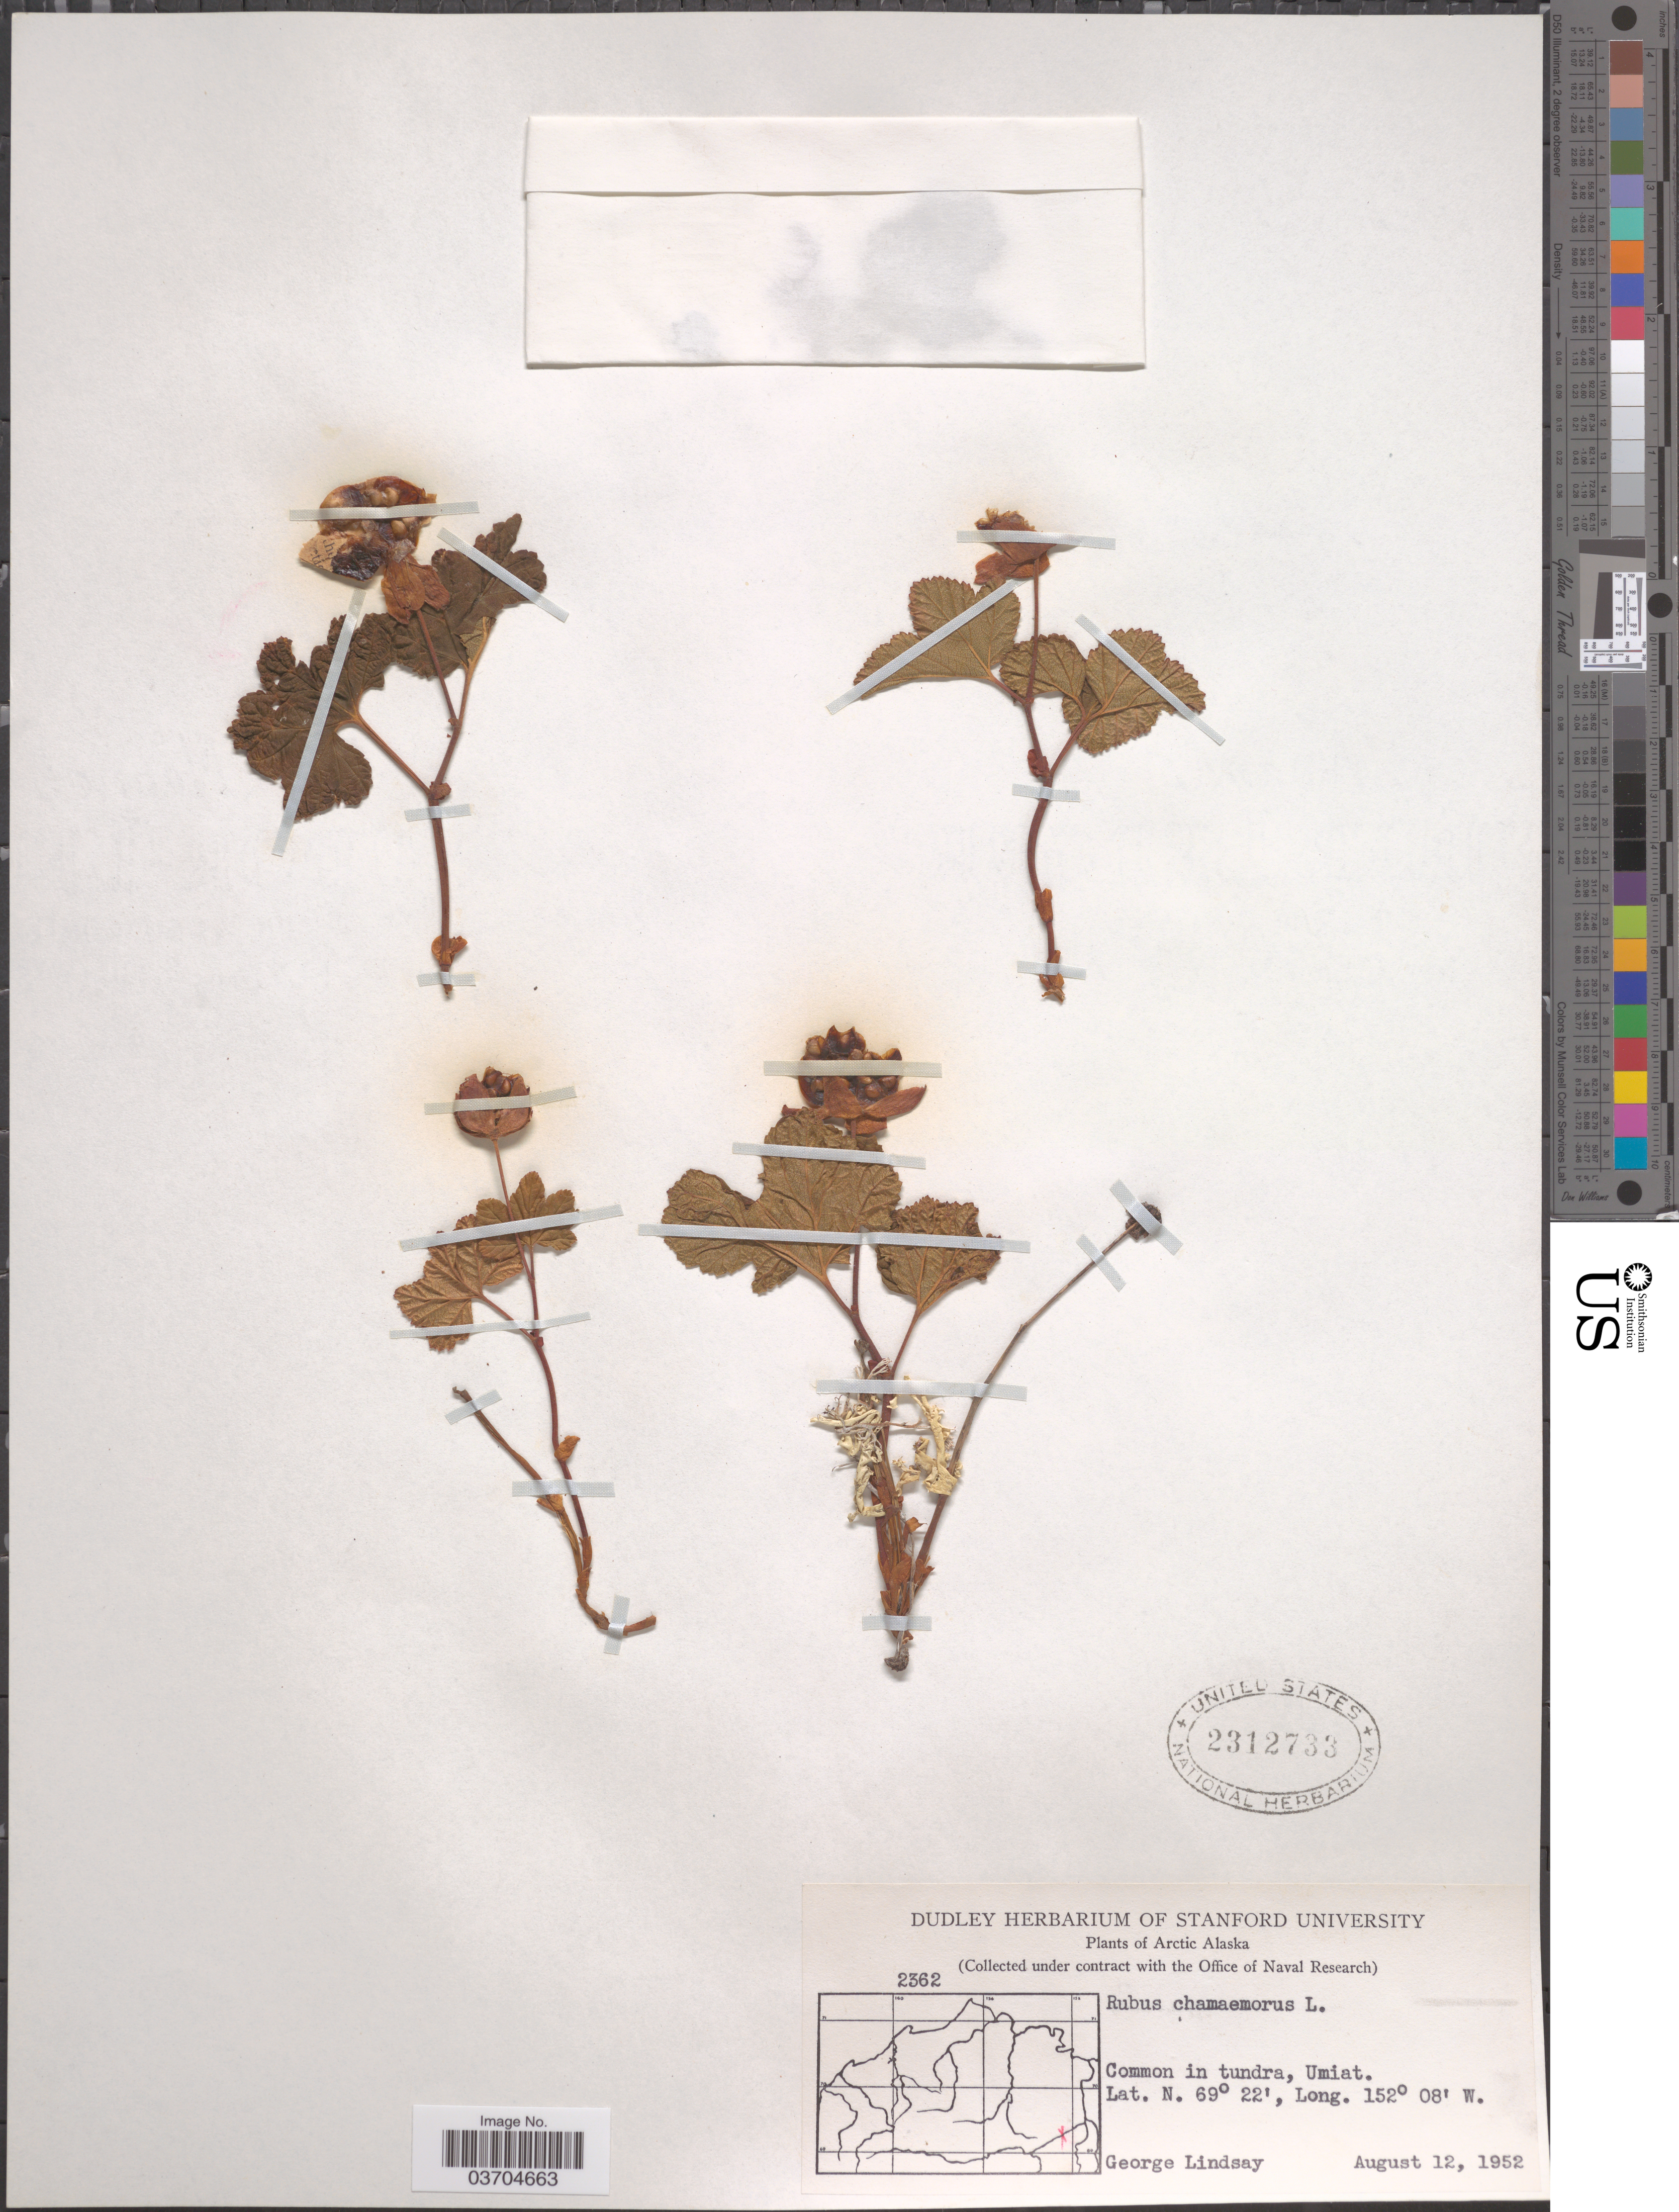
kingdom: Plantae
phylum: Tracheophyta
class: Magnoliopsida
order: Rosales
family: Rosaceae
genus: Rubus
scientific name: Rubus chamaemorus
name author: L.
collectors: G. Lindsay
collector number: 2362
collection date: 1952-08-12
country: United States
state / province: Alaska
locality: Arctic Alaska. In tundra, Umiat.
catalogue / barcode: US 2312733